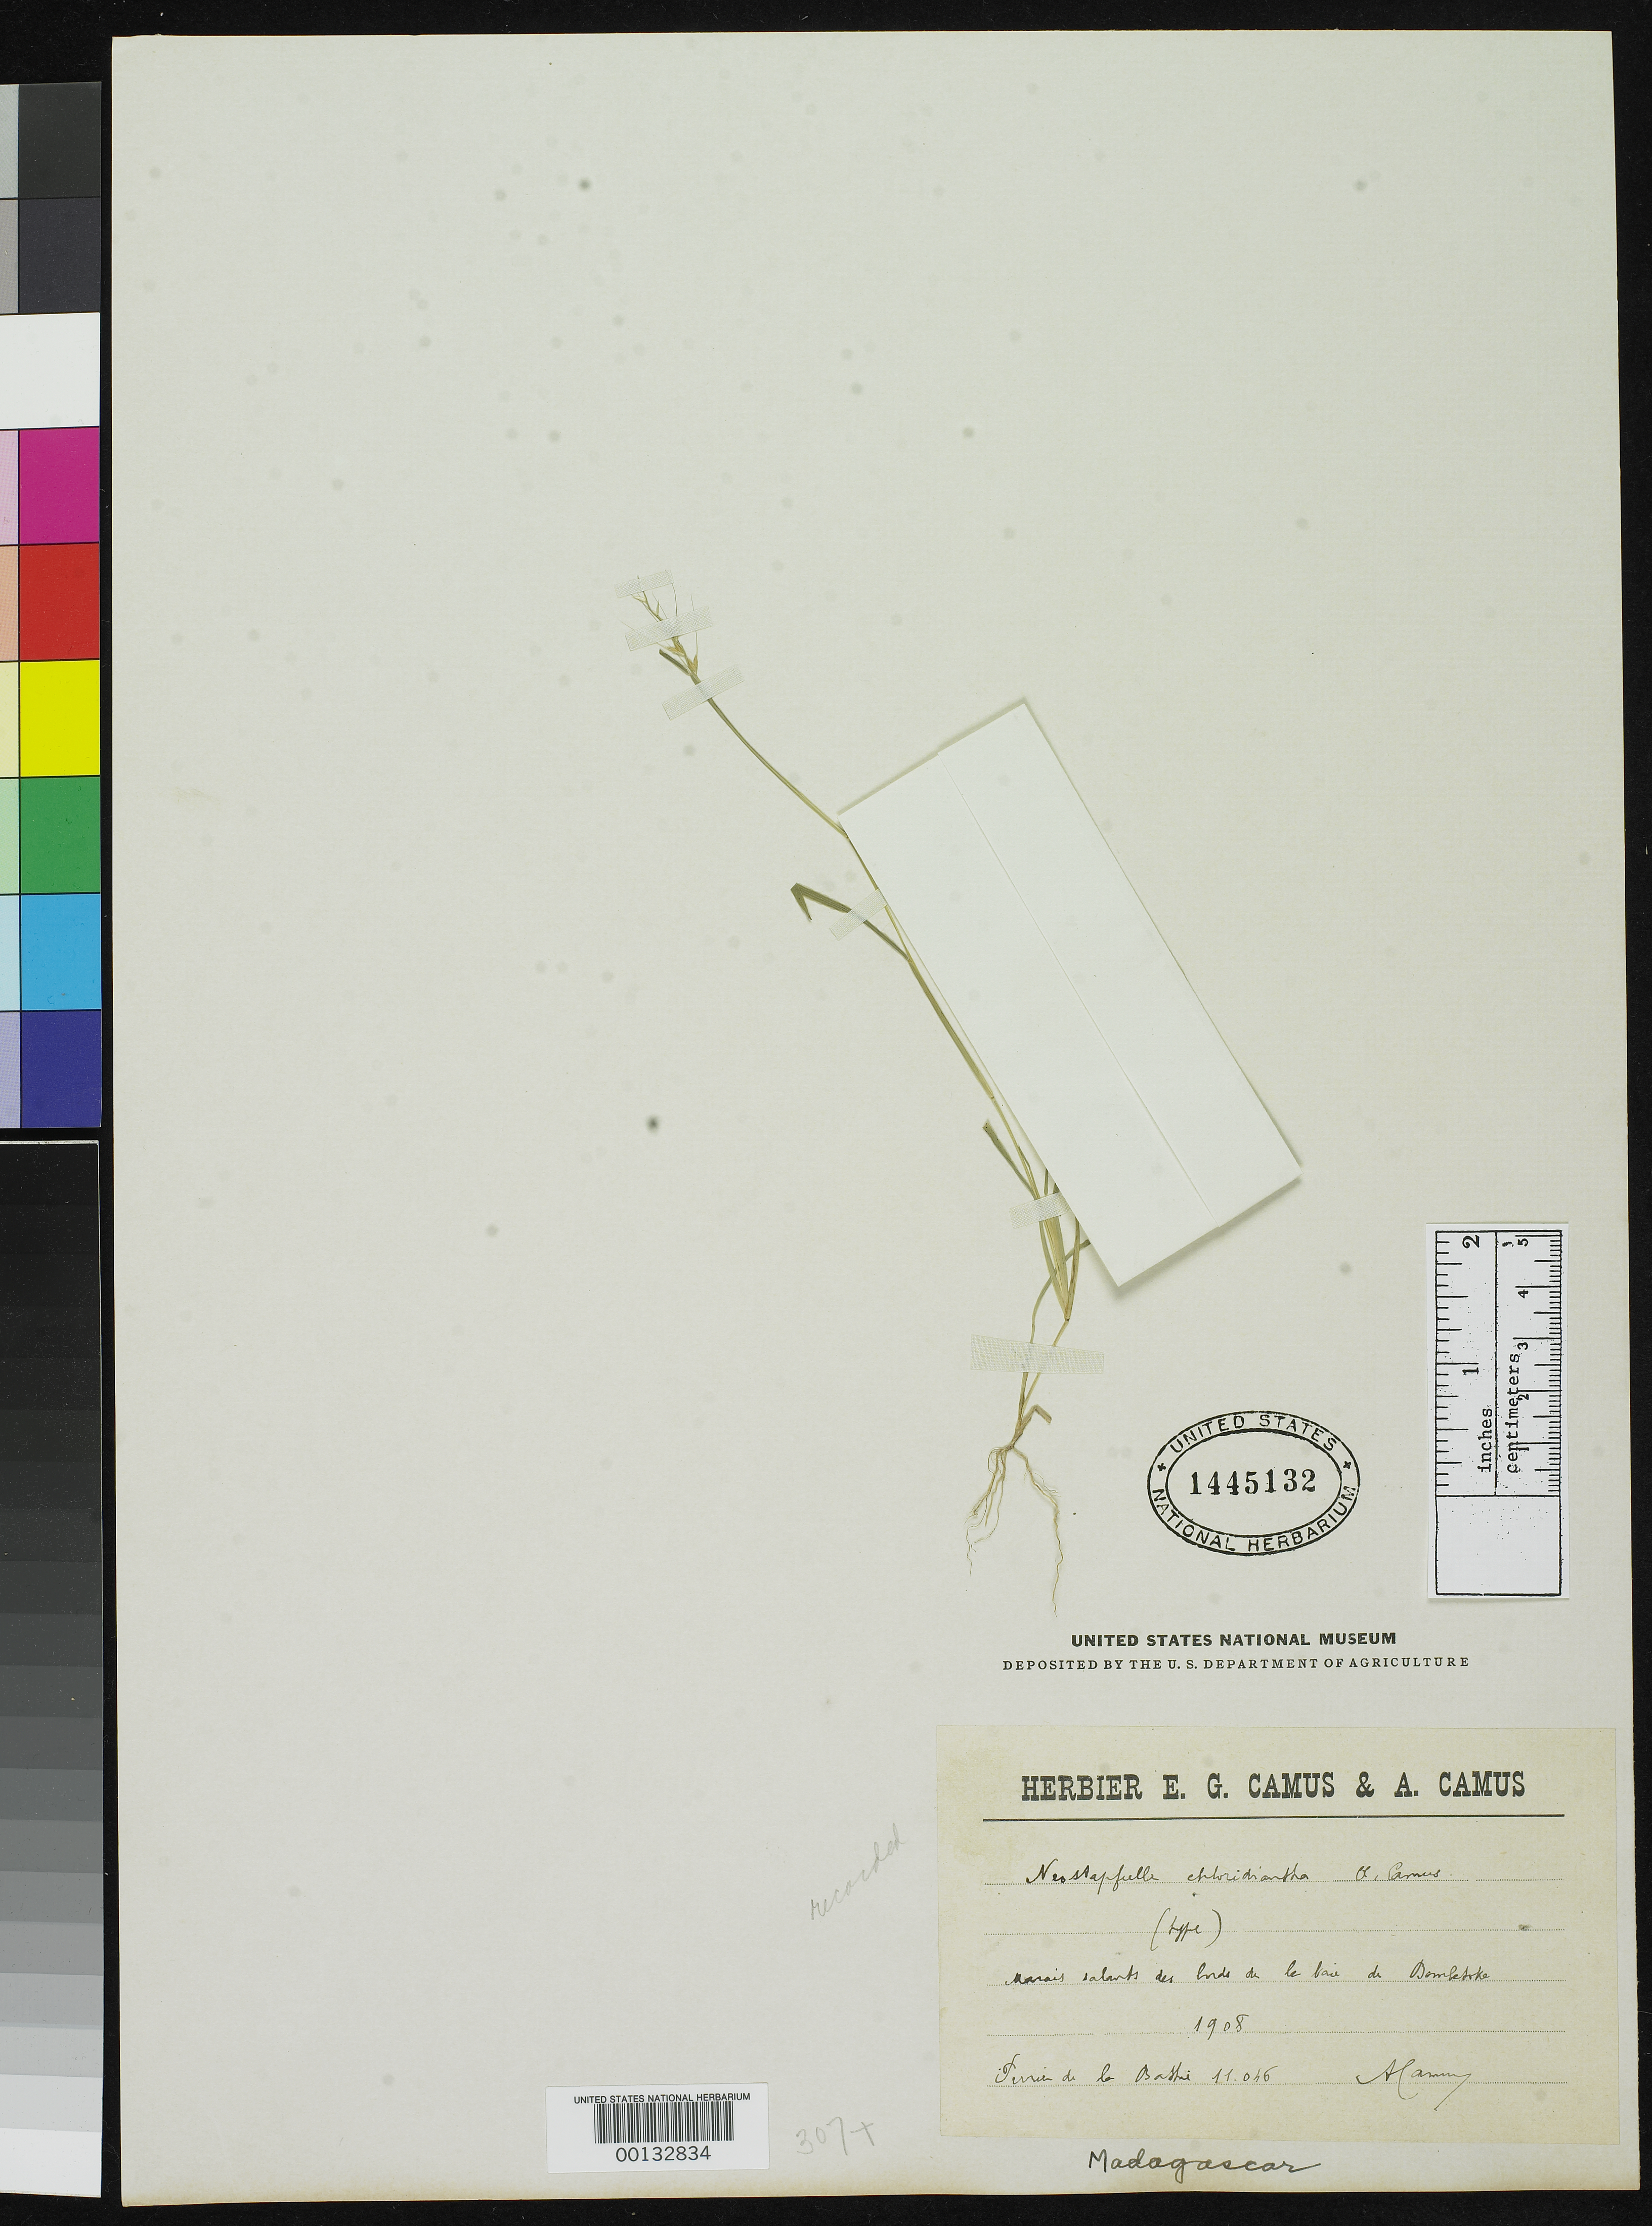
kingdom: Plantae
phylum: Tracheophyta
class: Liliopsida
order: Poales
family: Poaceae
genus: Neostapfiella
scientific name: Neostapfiella chloridiantha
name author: A. Camus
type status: Isotype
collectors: H. Perrier de la Bâthie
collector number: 11046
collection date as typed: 1908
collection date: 1908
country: Madagascar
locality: Marais salins du bord de la Baie de Bombetoke. [Saline marshes of the edge of Bay of Bombetoke.]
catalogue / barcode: US 1445132